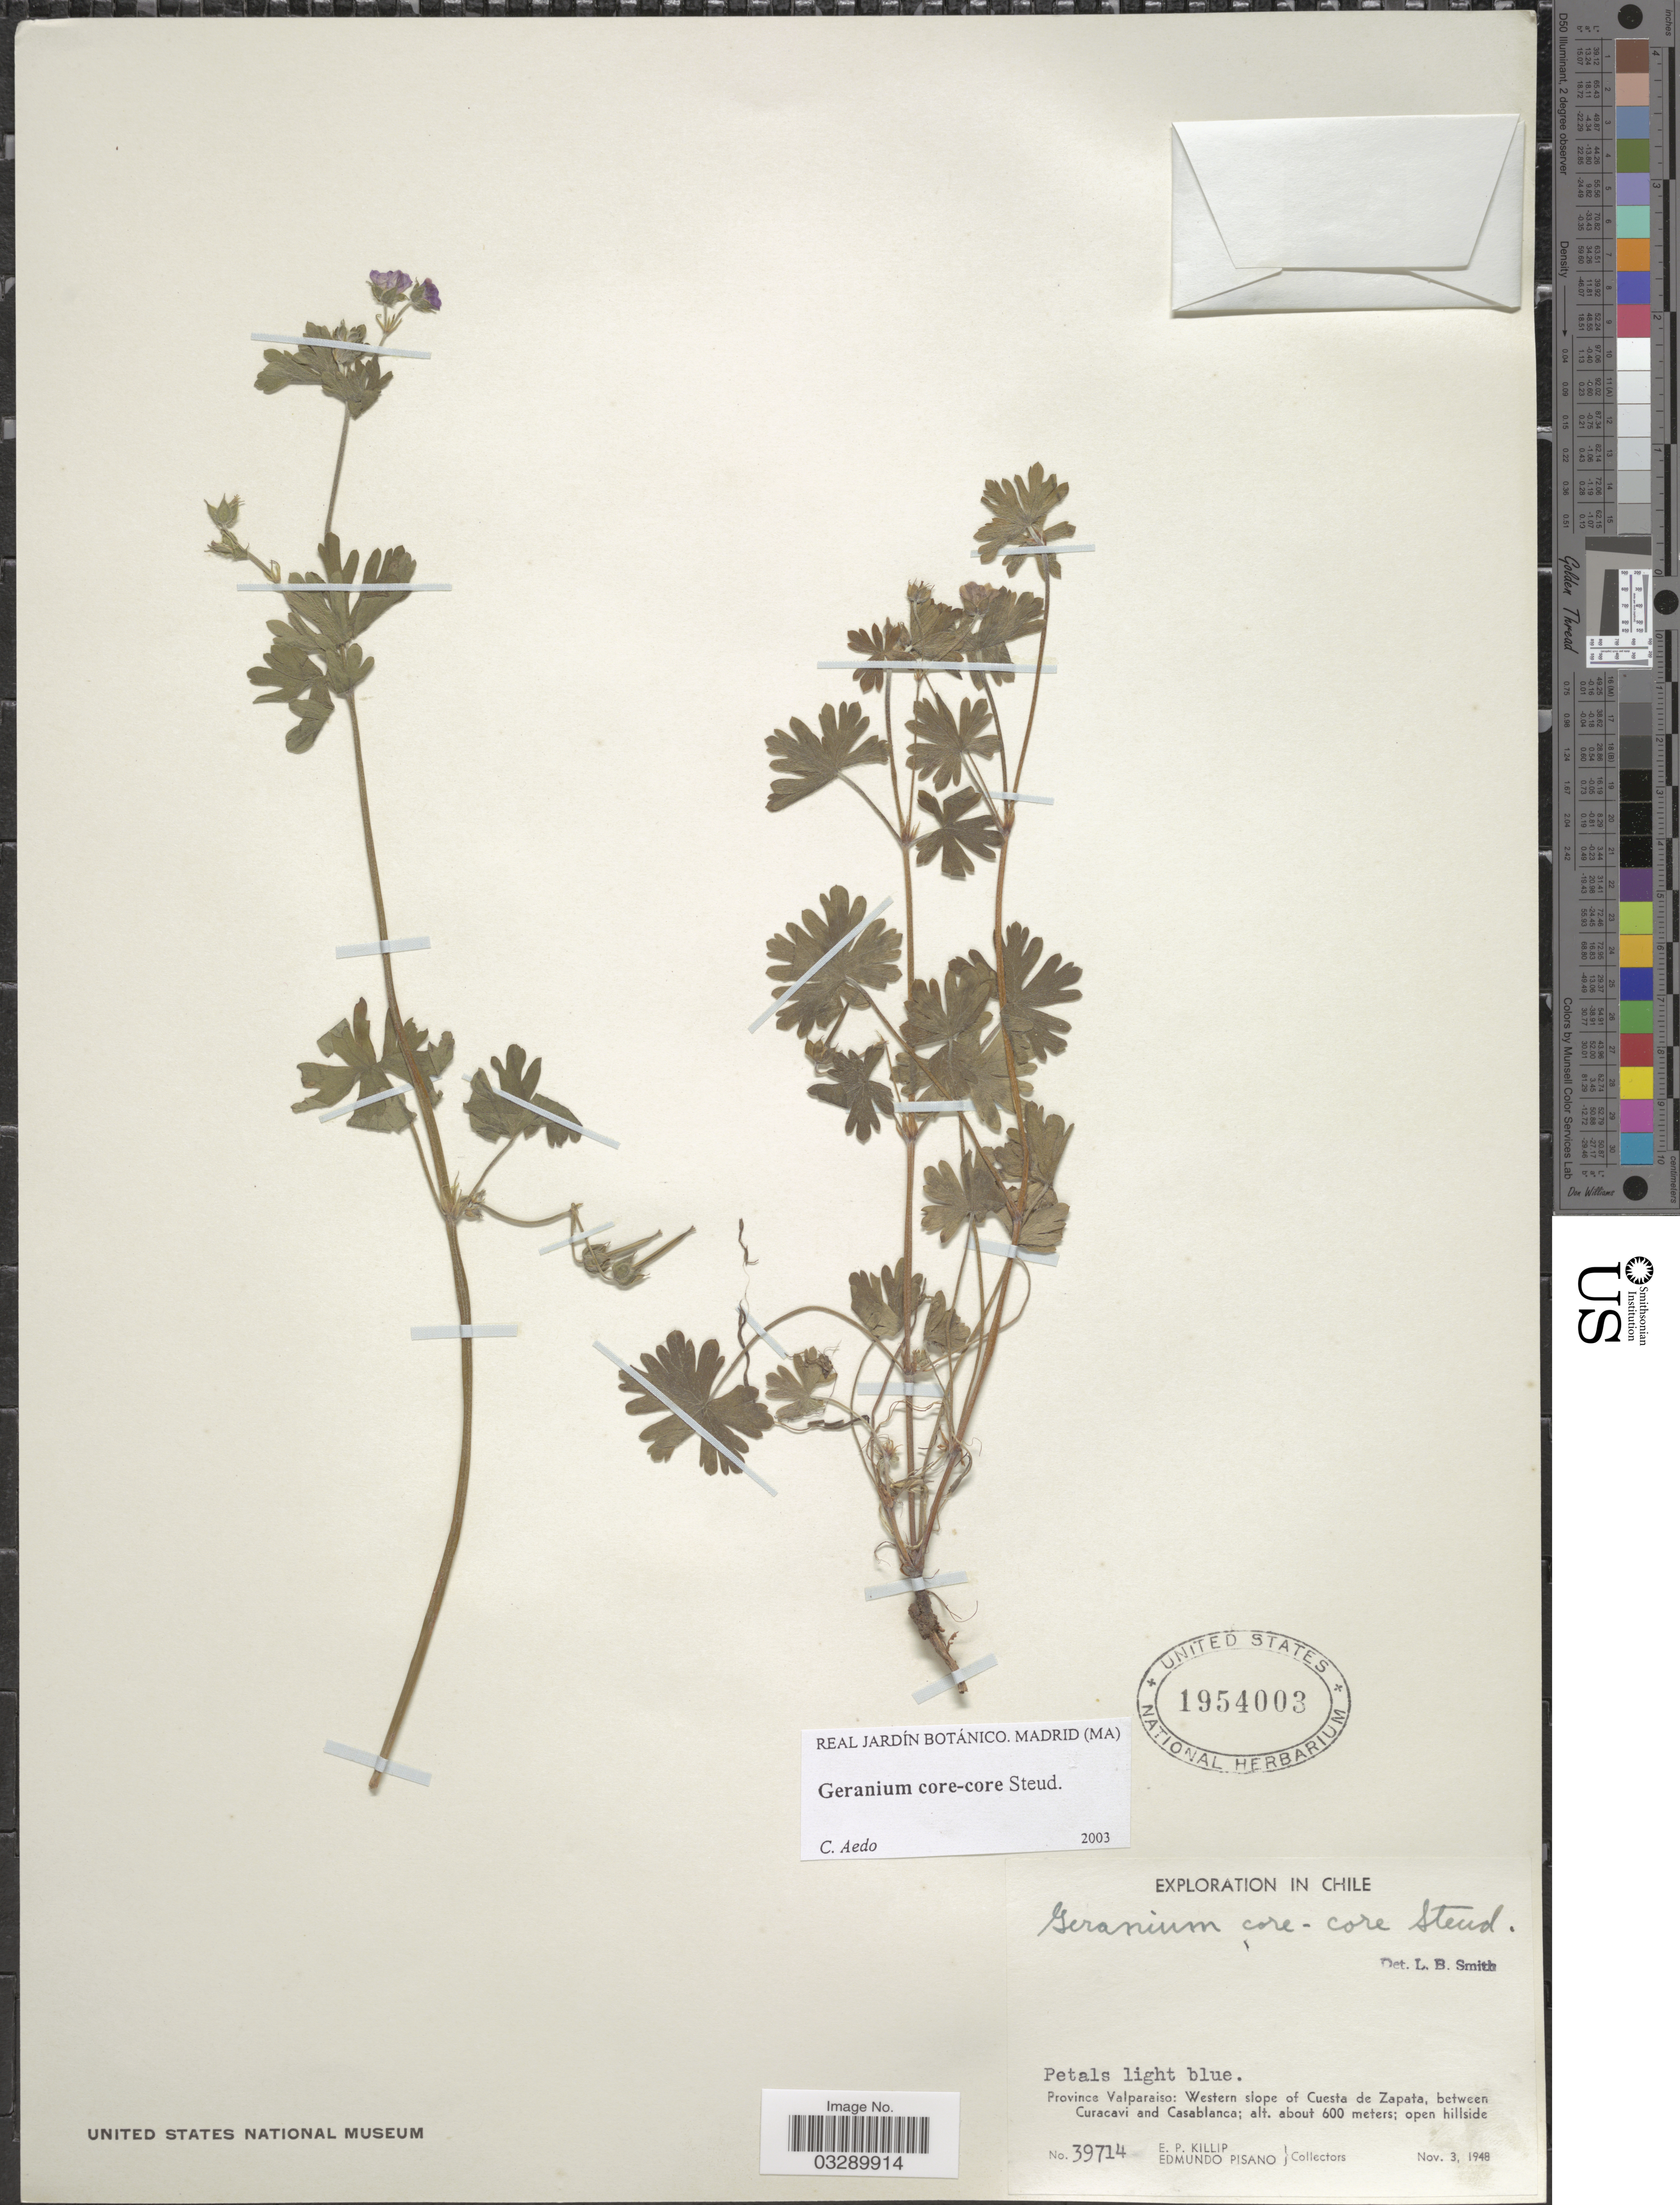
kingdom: Plantae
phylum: Tracheophyta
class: Magnoliopsida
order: Geraniales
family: Geraniaceae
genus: Geranium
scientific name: Geranium core-core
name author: Steud.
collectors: E. P. Killip & E. Pisano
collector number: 39714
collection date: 1948-11-03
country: Chile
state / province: Valparaíso (V)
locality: Western slope of Cuesta de Zapata, between Curacavi and Casablanca.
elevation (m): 600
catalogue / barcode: US 1954003